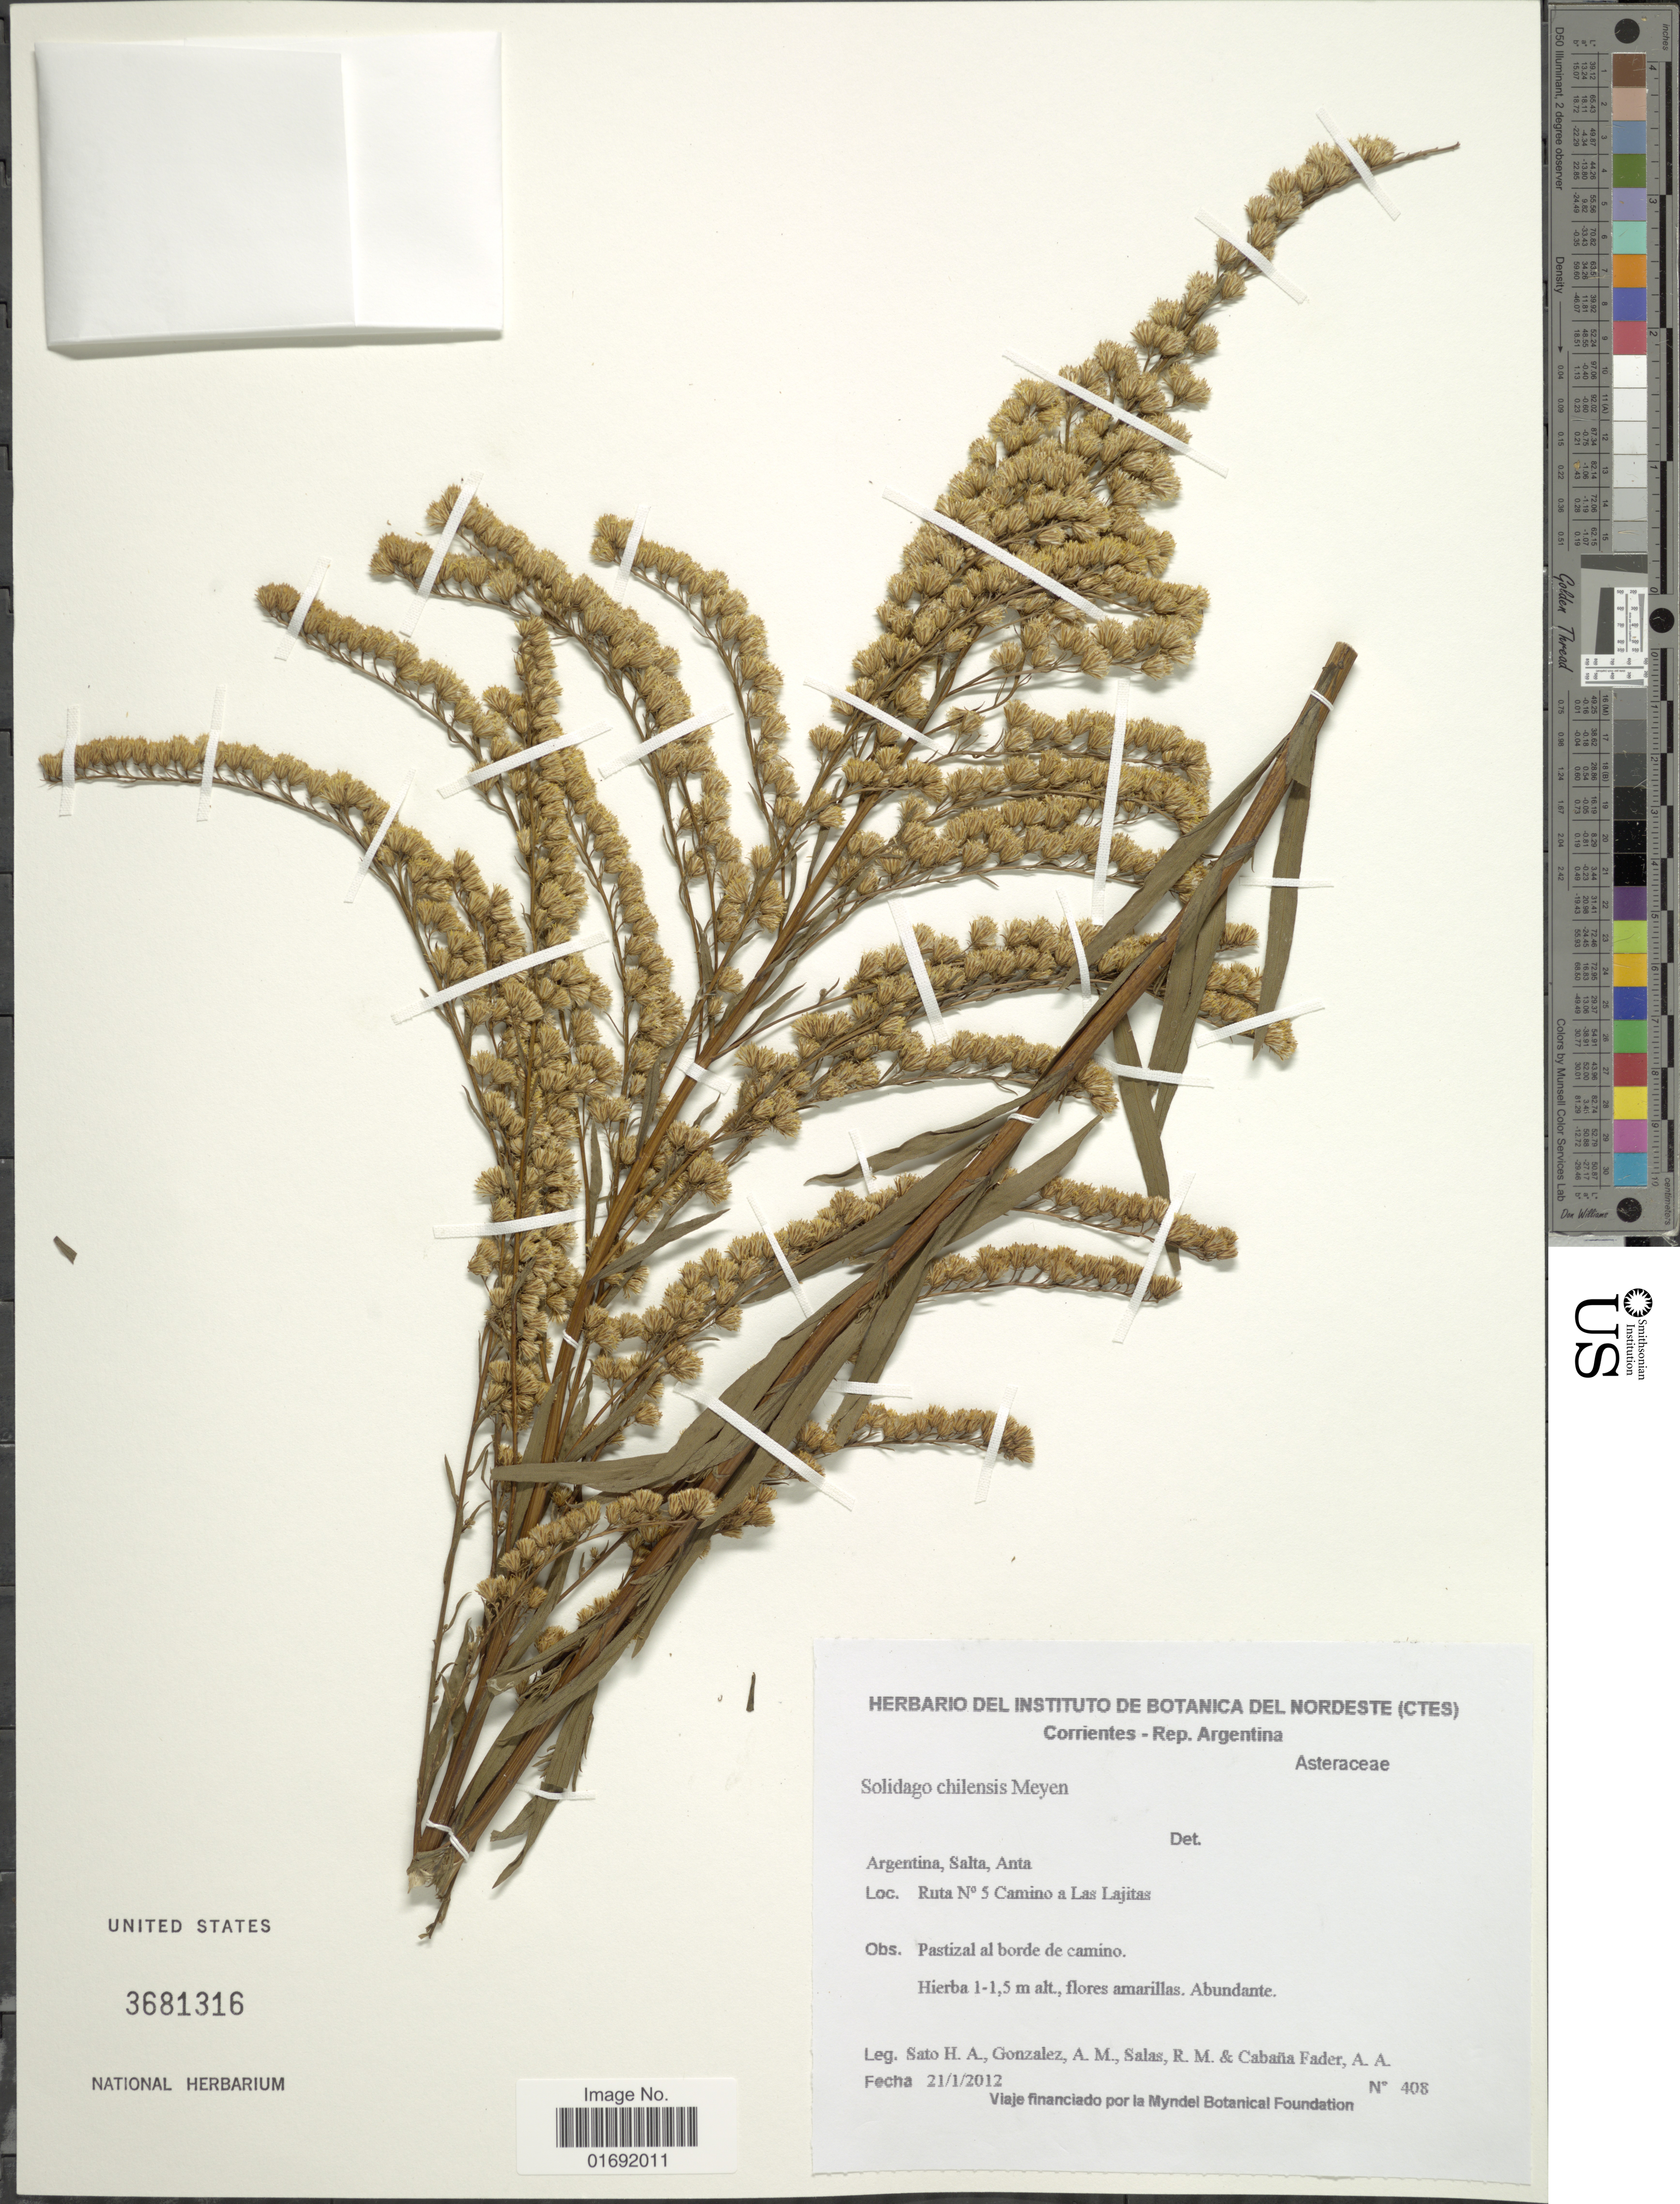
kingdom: Plantae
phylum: Tracheophyta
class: Magnoliopsida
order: Asterales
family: Asteraceae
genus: Solidago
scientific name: Solidago chilensis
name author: Meyen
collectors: H. Sato, A. Gonzalez, R. Salas & A. Cabaña Fader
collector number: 408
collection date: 2012-01-21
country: Argentina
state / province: Corrientes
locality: Salta, Ana, Ruta N°5 Camino a Las Lajitas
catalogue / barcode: US 3681316